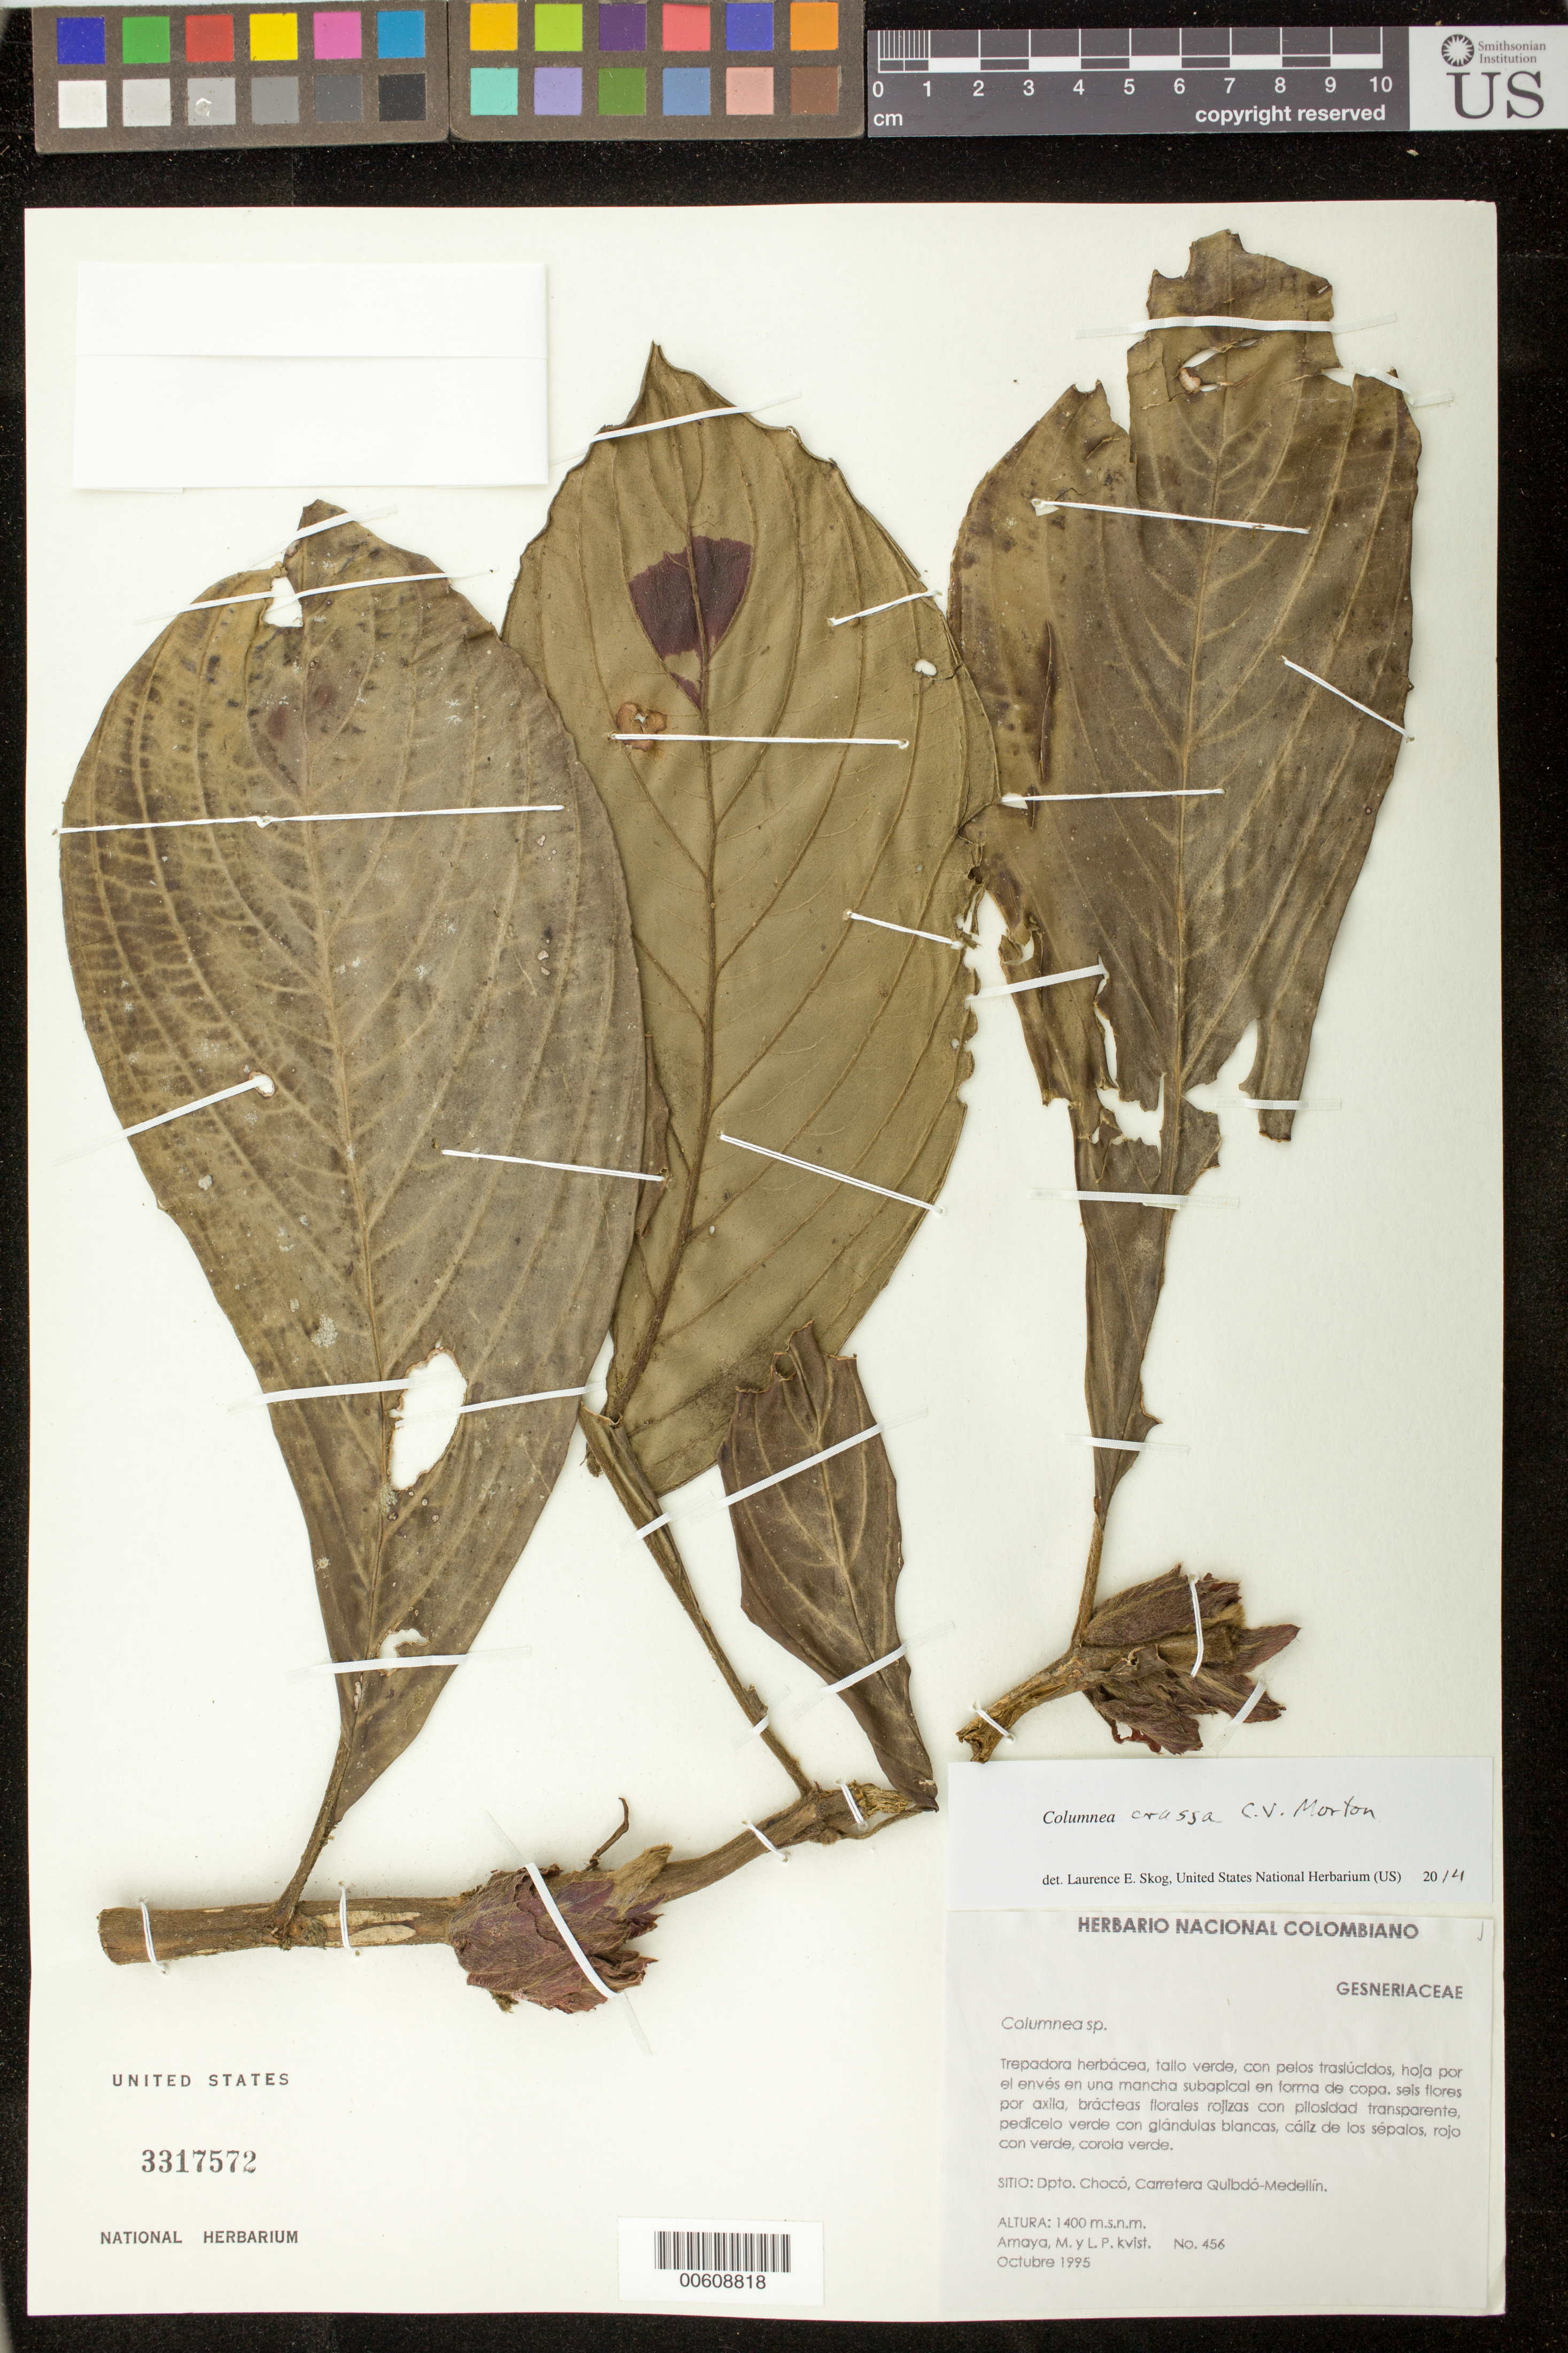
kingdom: Plantae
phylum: Tracheophyta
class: Magnoliopsida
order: Lamiales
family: Gesneriaceae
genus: Columnea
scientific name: Columnea crassa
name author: C.V. Morton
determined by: Skog, Laurence E.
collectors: M. Amaya & L. P. Kvist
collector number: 456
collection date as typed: Oct 1995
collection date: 1995-10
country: Colombia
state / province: Chocó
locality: Carretera Quibdó - Medellín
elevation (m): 1400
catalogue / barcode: US 3317572